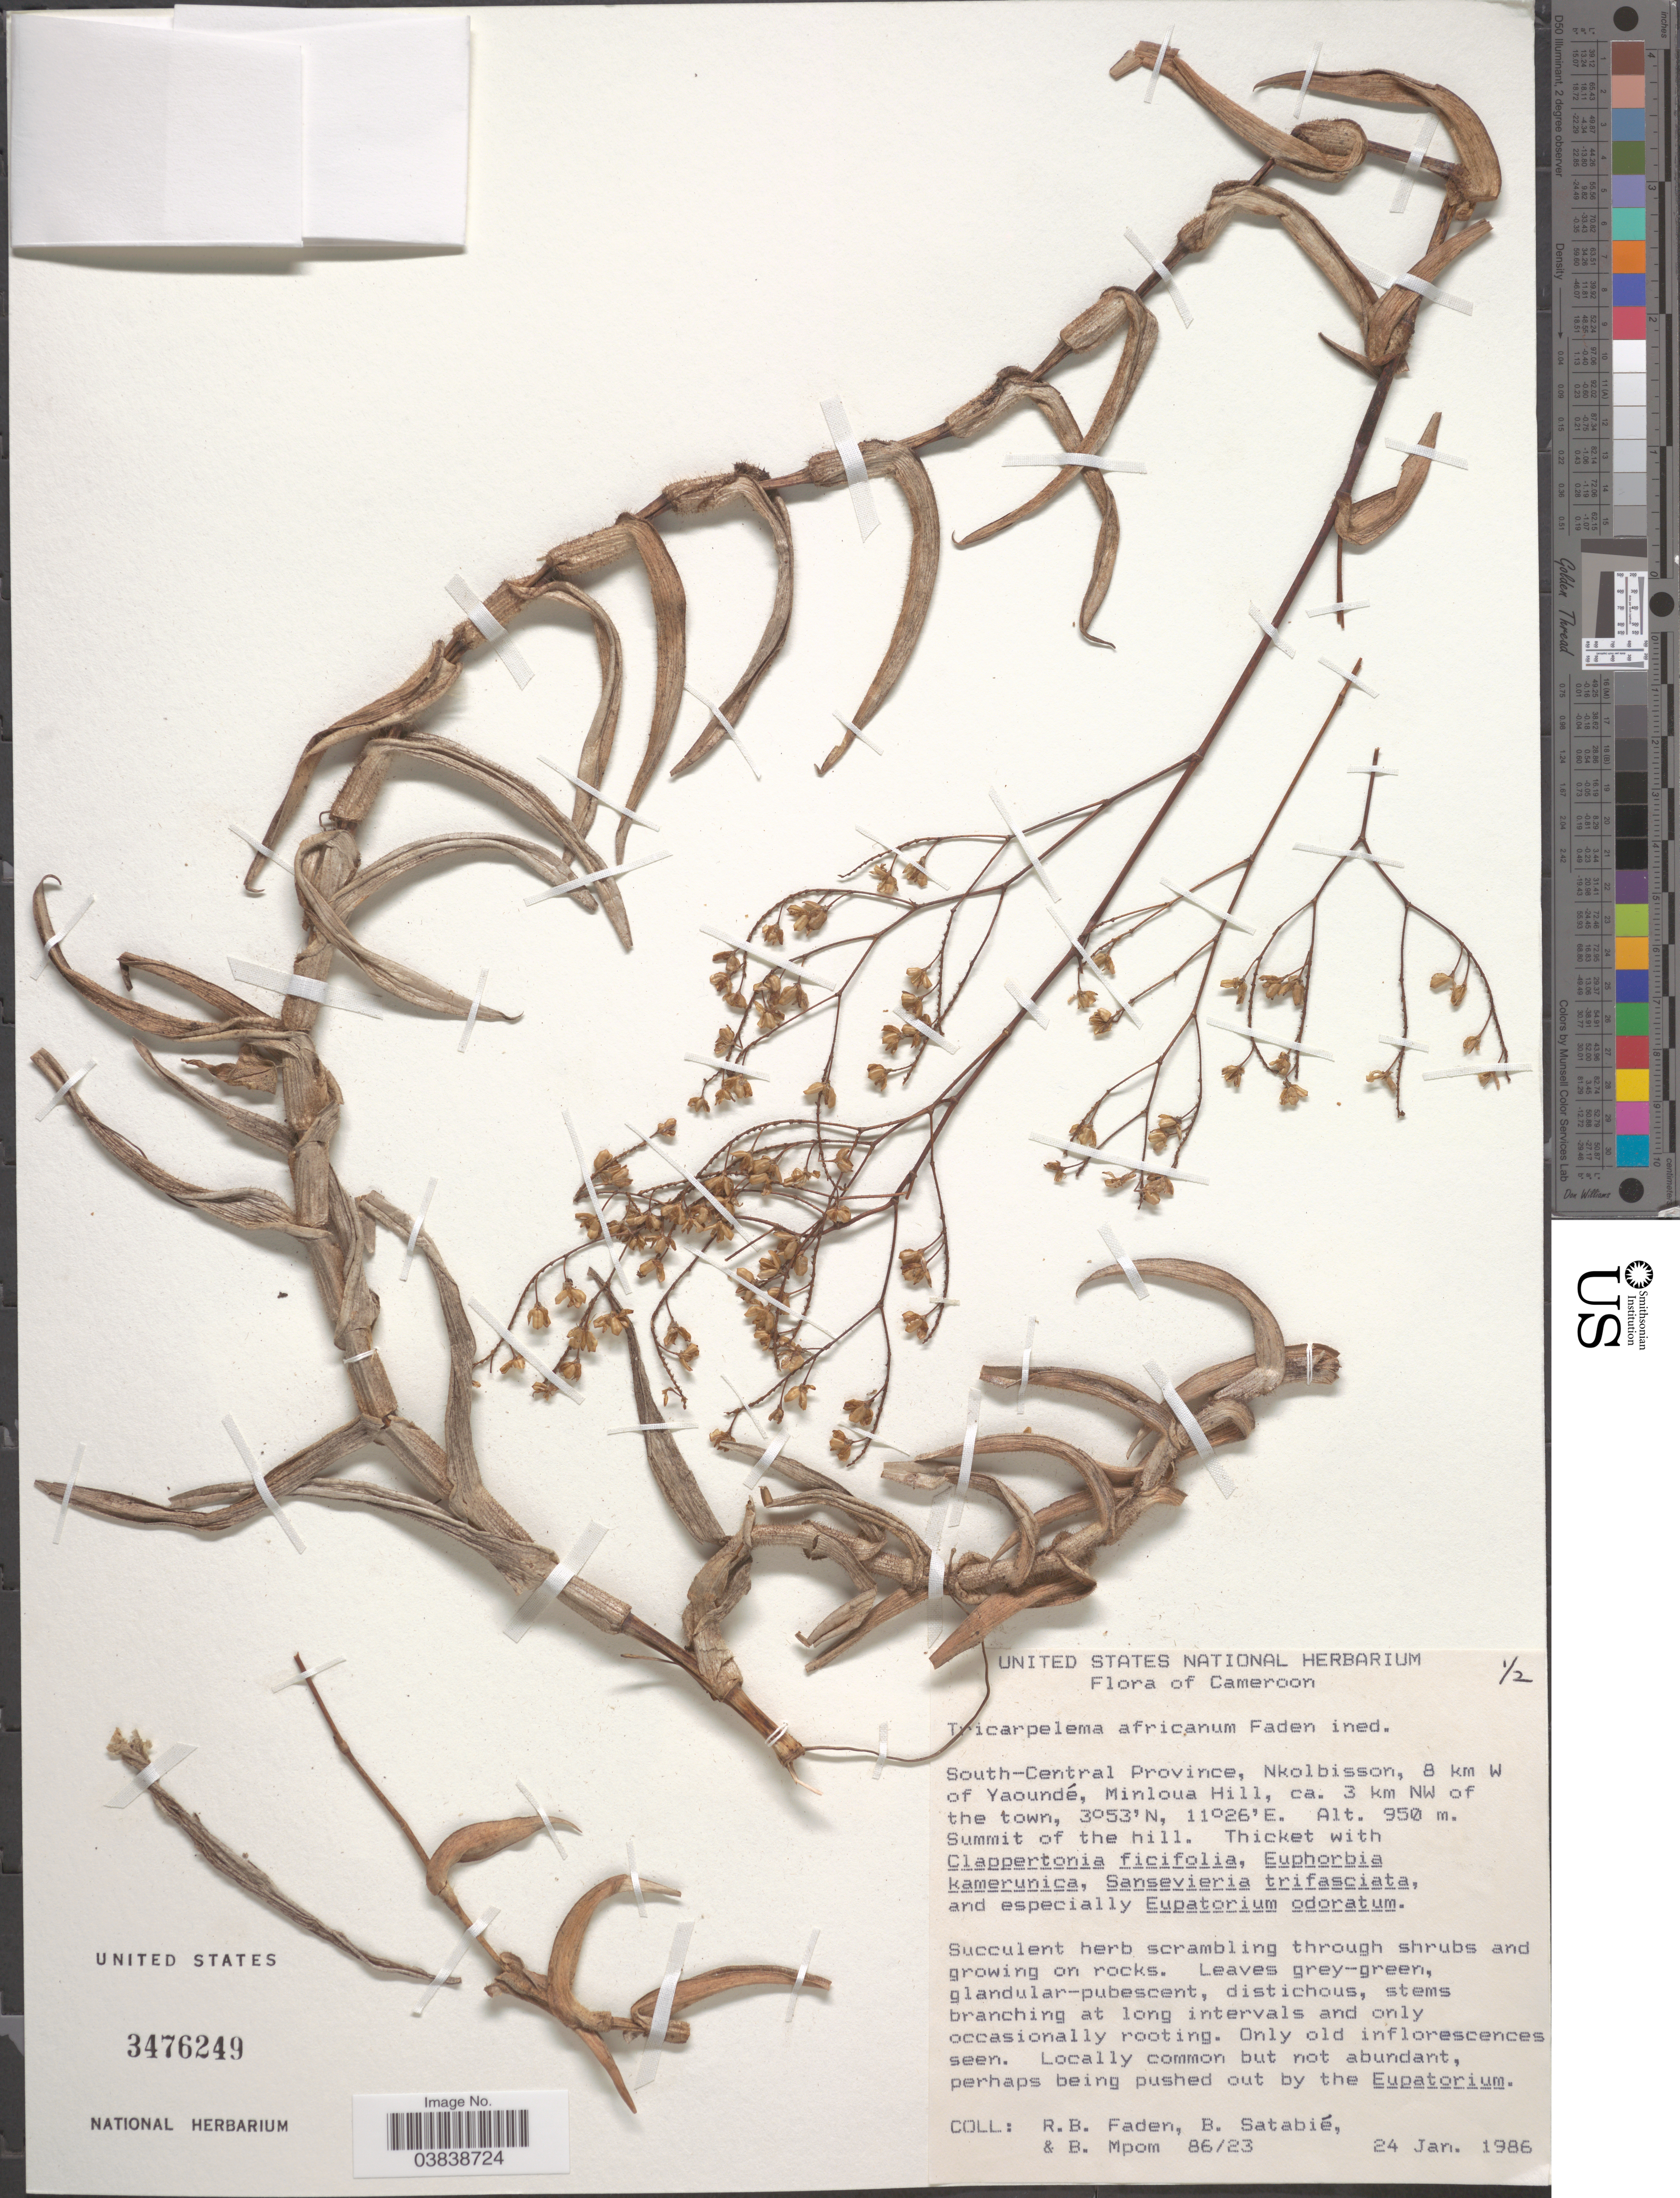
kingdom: Plantae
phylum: Tracheophyta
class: Liliopsida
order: Commelinales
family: Commelinaceae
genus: Tricarpelema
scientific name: Tricarpelema africanum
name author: Faden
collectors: R. B. Faden, B. Satabie & B. Mpom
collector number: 86/23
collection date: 1986-01-24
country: Cameroon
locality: South-Central Province, Nkolbisson, 8 km W of Yaoundé, Minloua Hill, ca. 3 km NW of the town.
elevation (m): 950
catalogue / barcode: US 3476249